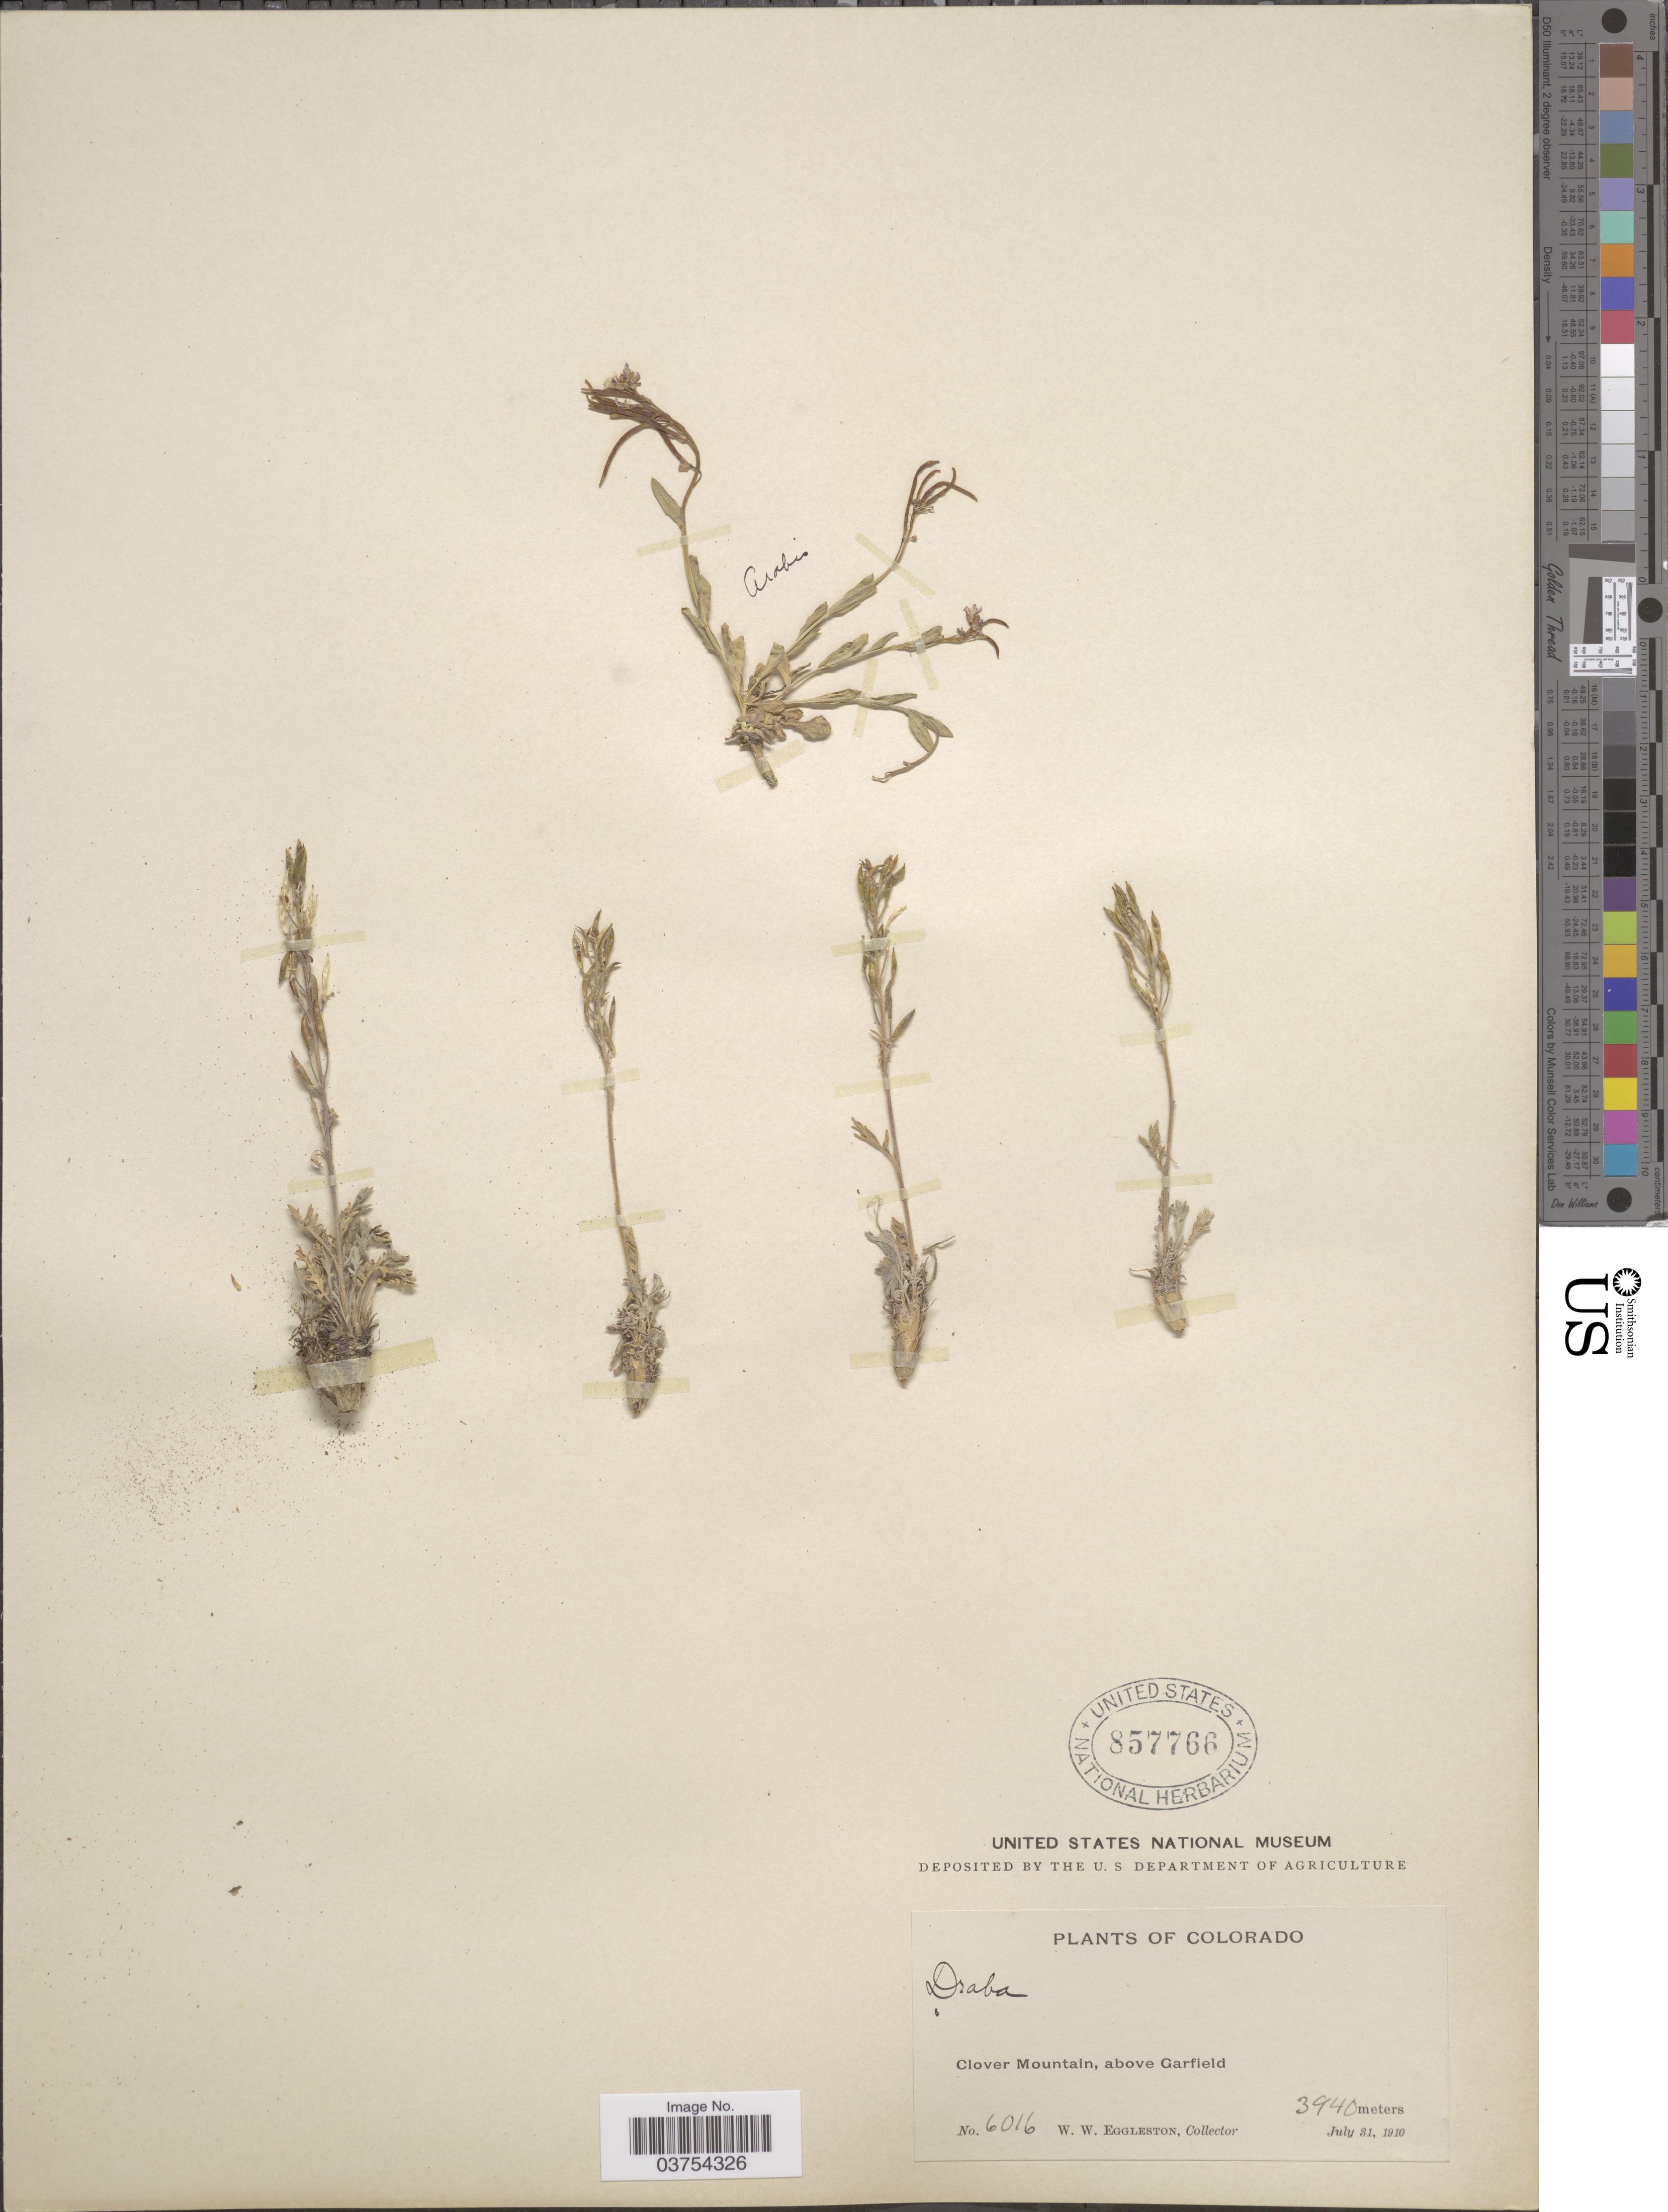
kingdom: Plantae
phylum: Tracheophyta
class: Magnoliopsida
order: Brassicales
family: Brassicaceae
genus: Smelowskia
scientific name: Smelowskia calycina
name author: (Stephan) C.A. Mey.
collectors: W. W. Eggleston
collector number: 6016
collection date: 1910-07-31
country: United States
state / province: Colorado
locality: Clover Mountain, above Garfield.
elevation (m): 3940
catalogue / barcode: US 857766